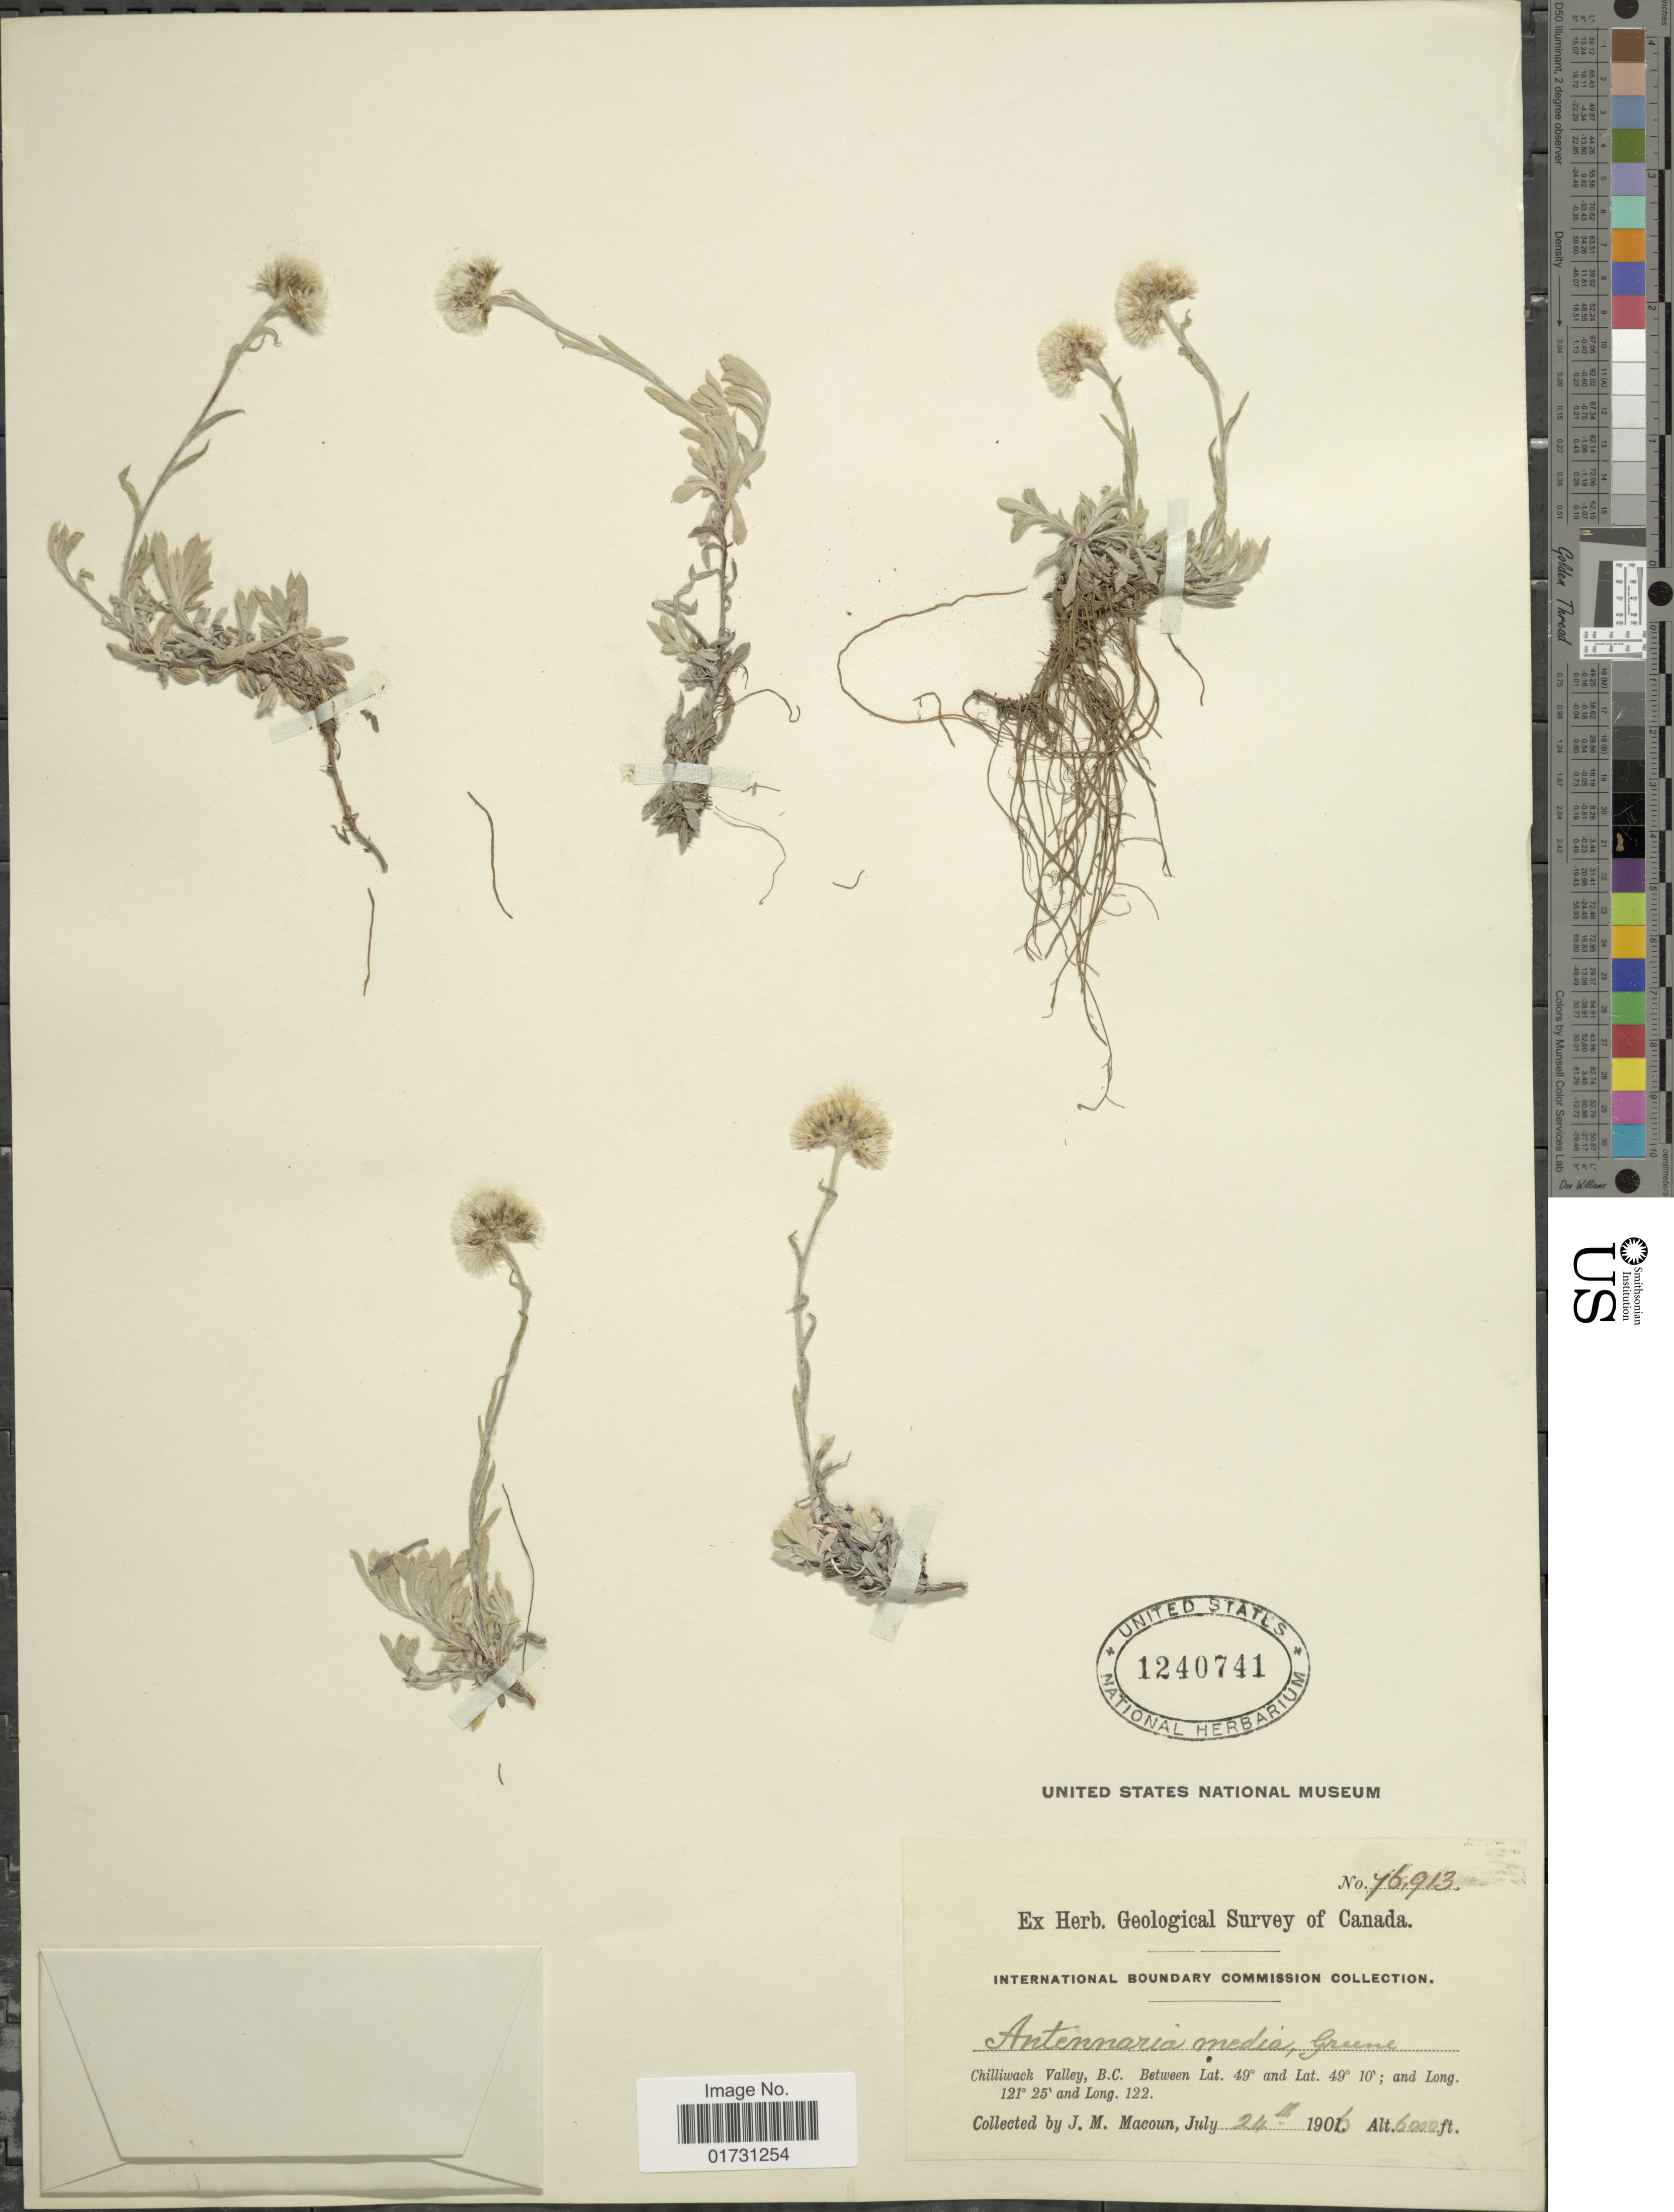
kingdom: Plantae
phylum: Tracheophyta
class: Magnoliopsida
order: Asterales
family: Asteraceae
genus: Antennaria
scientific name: Antennaria media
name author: Greene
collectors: J. M. Macoun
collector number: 76913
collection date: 1906-07-24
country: Canada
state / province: British Columbia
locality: Chilliwack Valley, B. C.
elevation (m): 1829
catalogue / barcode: US 1240741